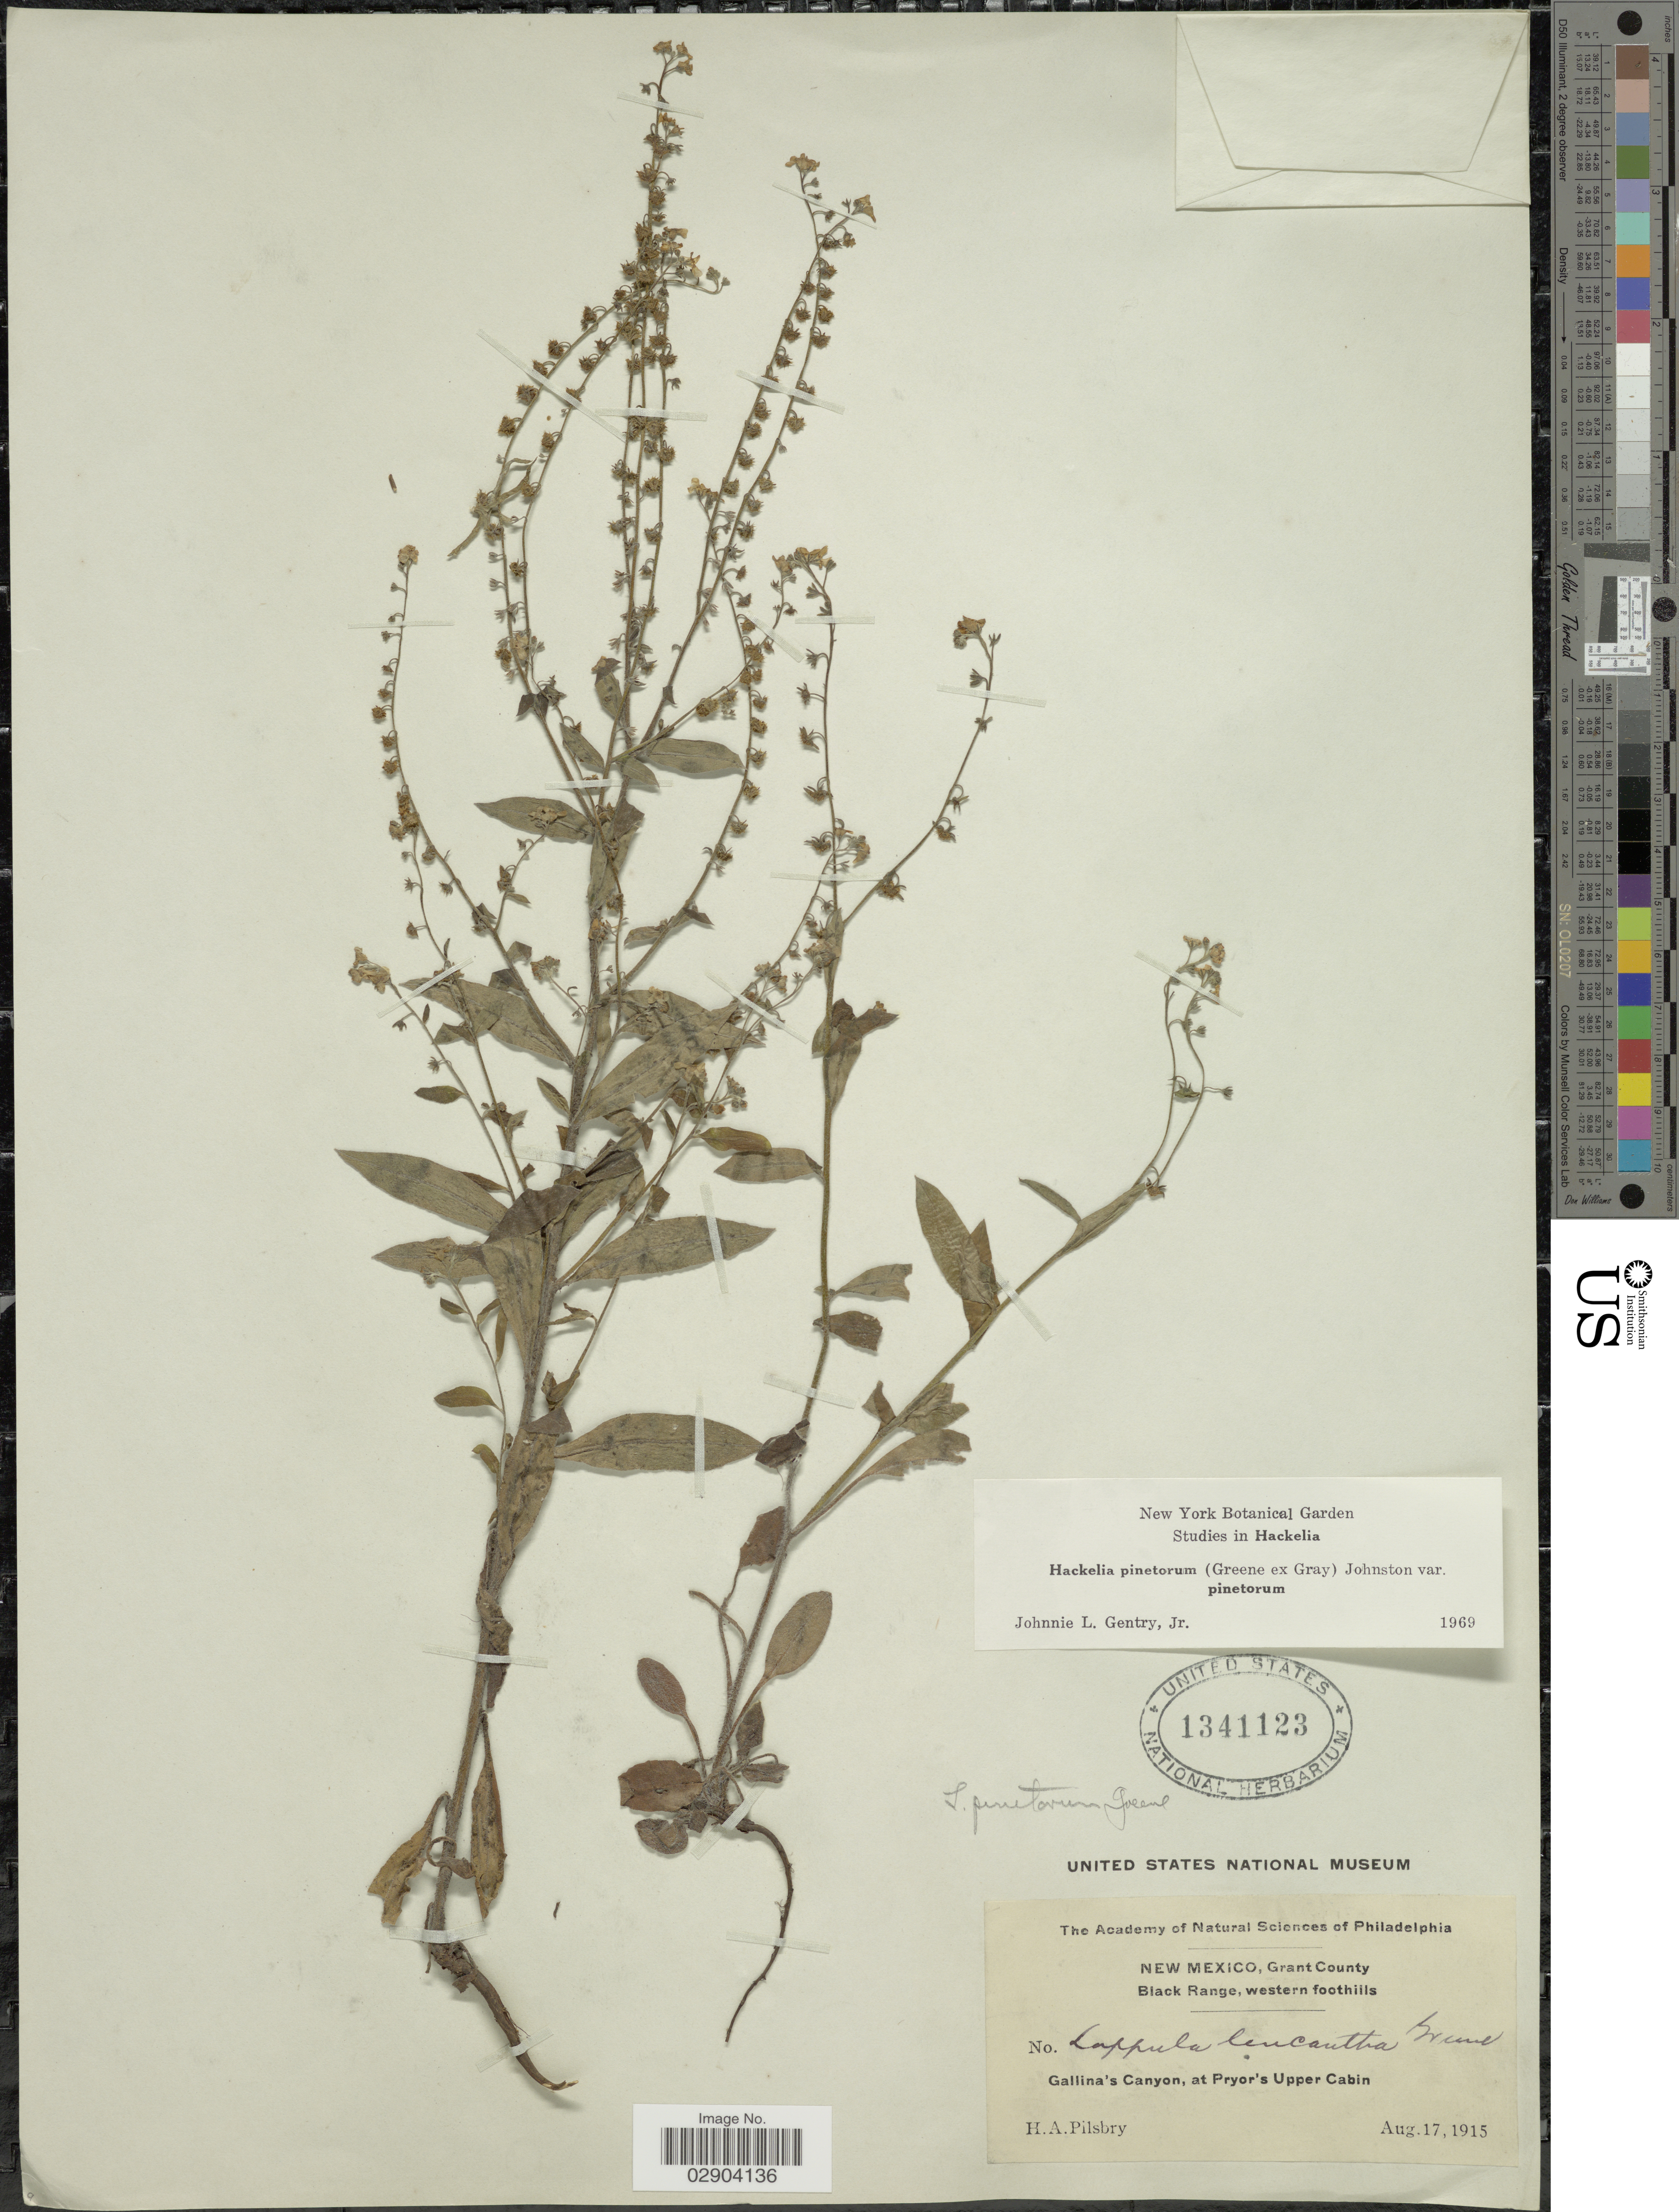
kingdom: Plantae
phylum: Tracheophyta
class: Magnoliopsida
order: Boraginales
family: Boraginaceae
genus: Hackelia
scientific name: Hackelia setosa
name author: I.M. Johnst.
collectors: H. Pilsbry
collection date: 1915-08-17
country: United States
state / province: New Mexico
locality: Grant County. Black Range, western foothills. Gallina's Canyon, at Pryor's Upper Cabin.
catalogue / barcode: US 1341123